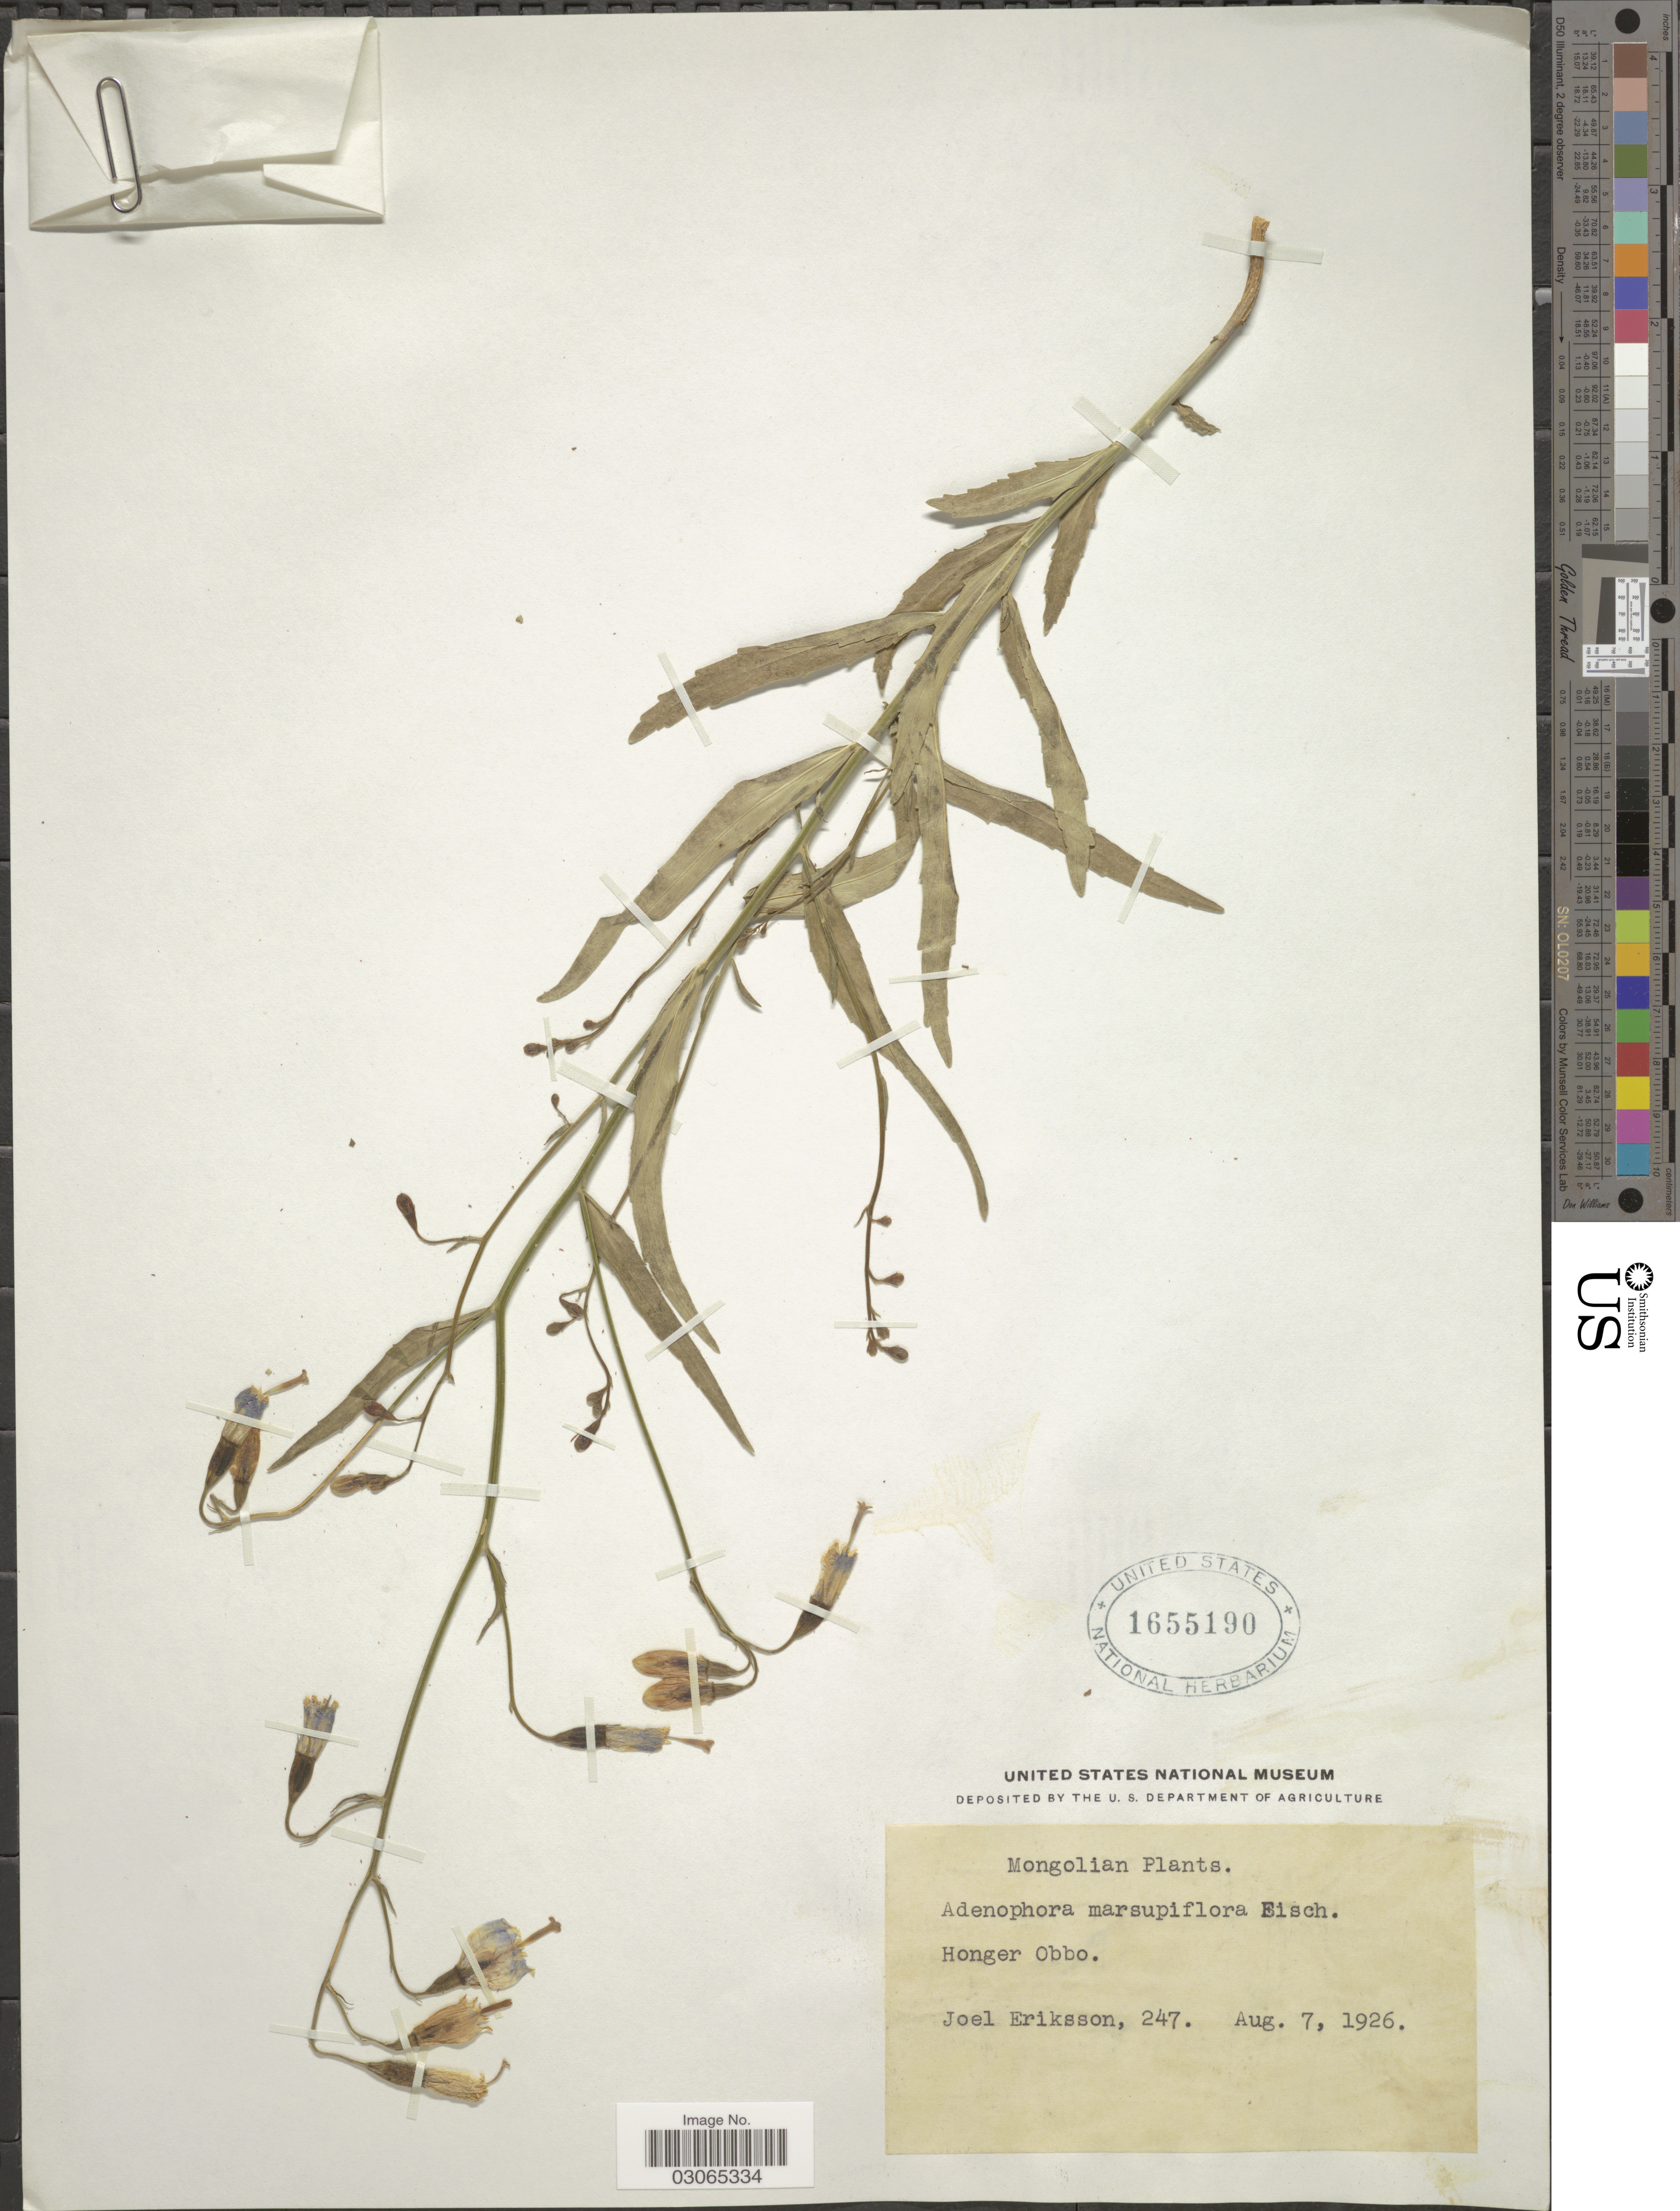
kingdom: Plantae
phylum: Tracheophyta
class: Magnoliopsida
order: Asterales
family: Campanulaceae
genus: Adenophora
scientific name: Adenophora marsupiiflora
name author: Fisch.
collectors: J. Eriksson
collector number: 247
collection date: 1926-08-07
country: Mongolia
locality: Honger Obbo.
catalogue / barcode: US 1655190